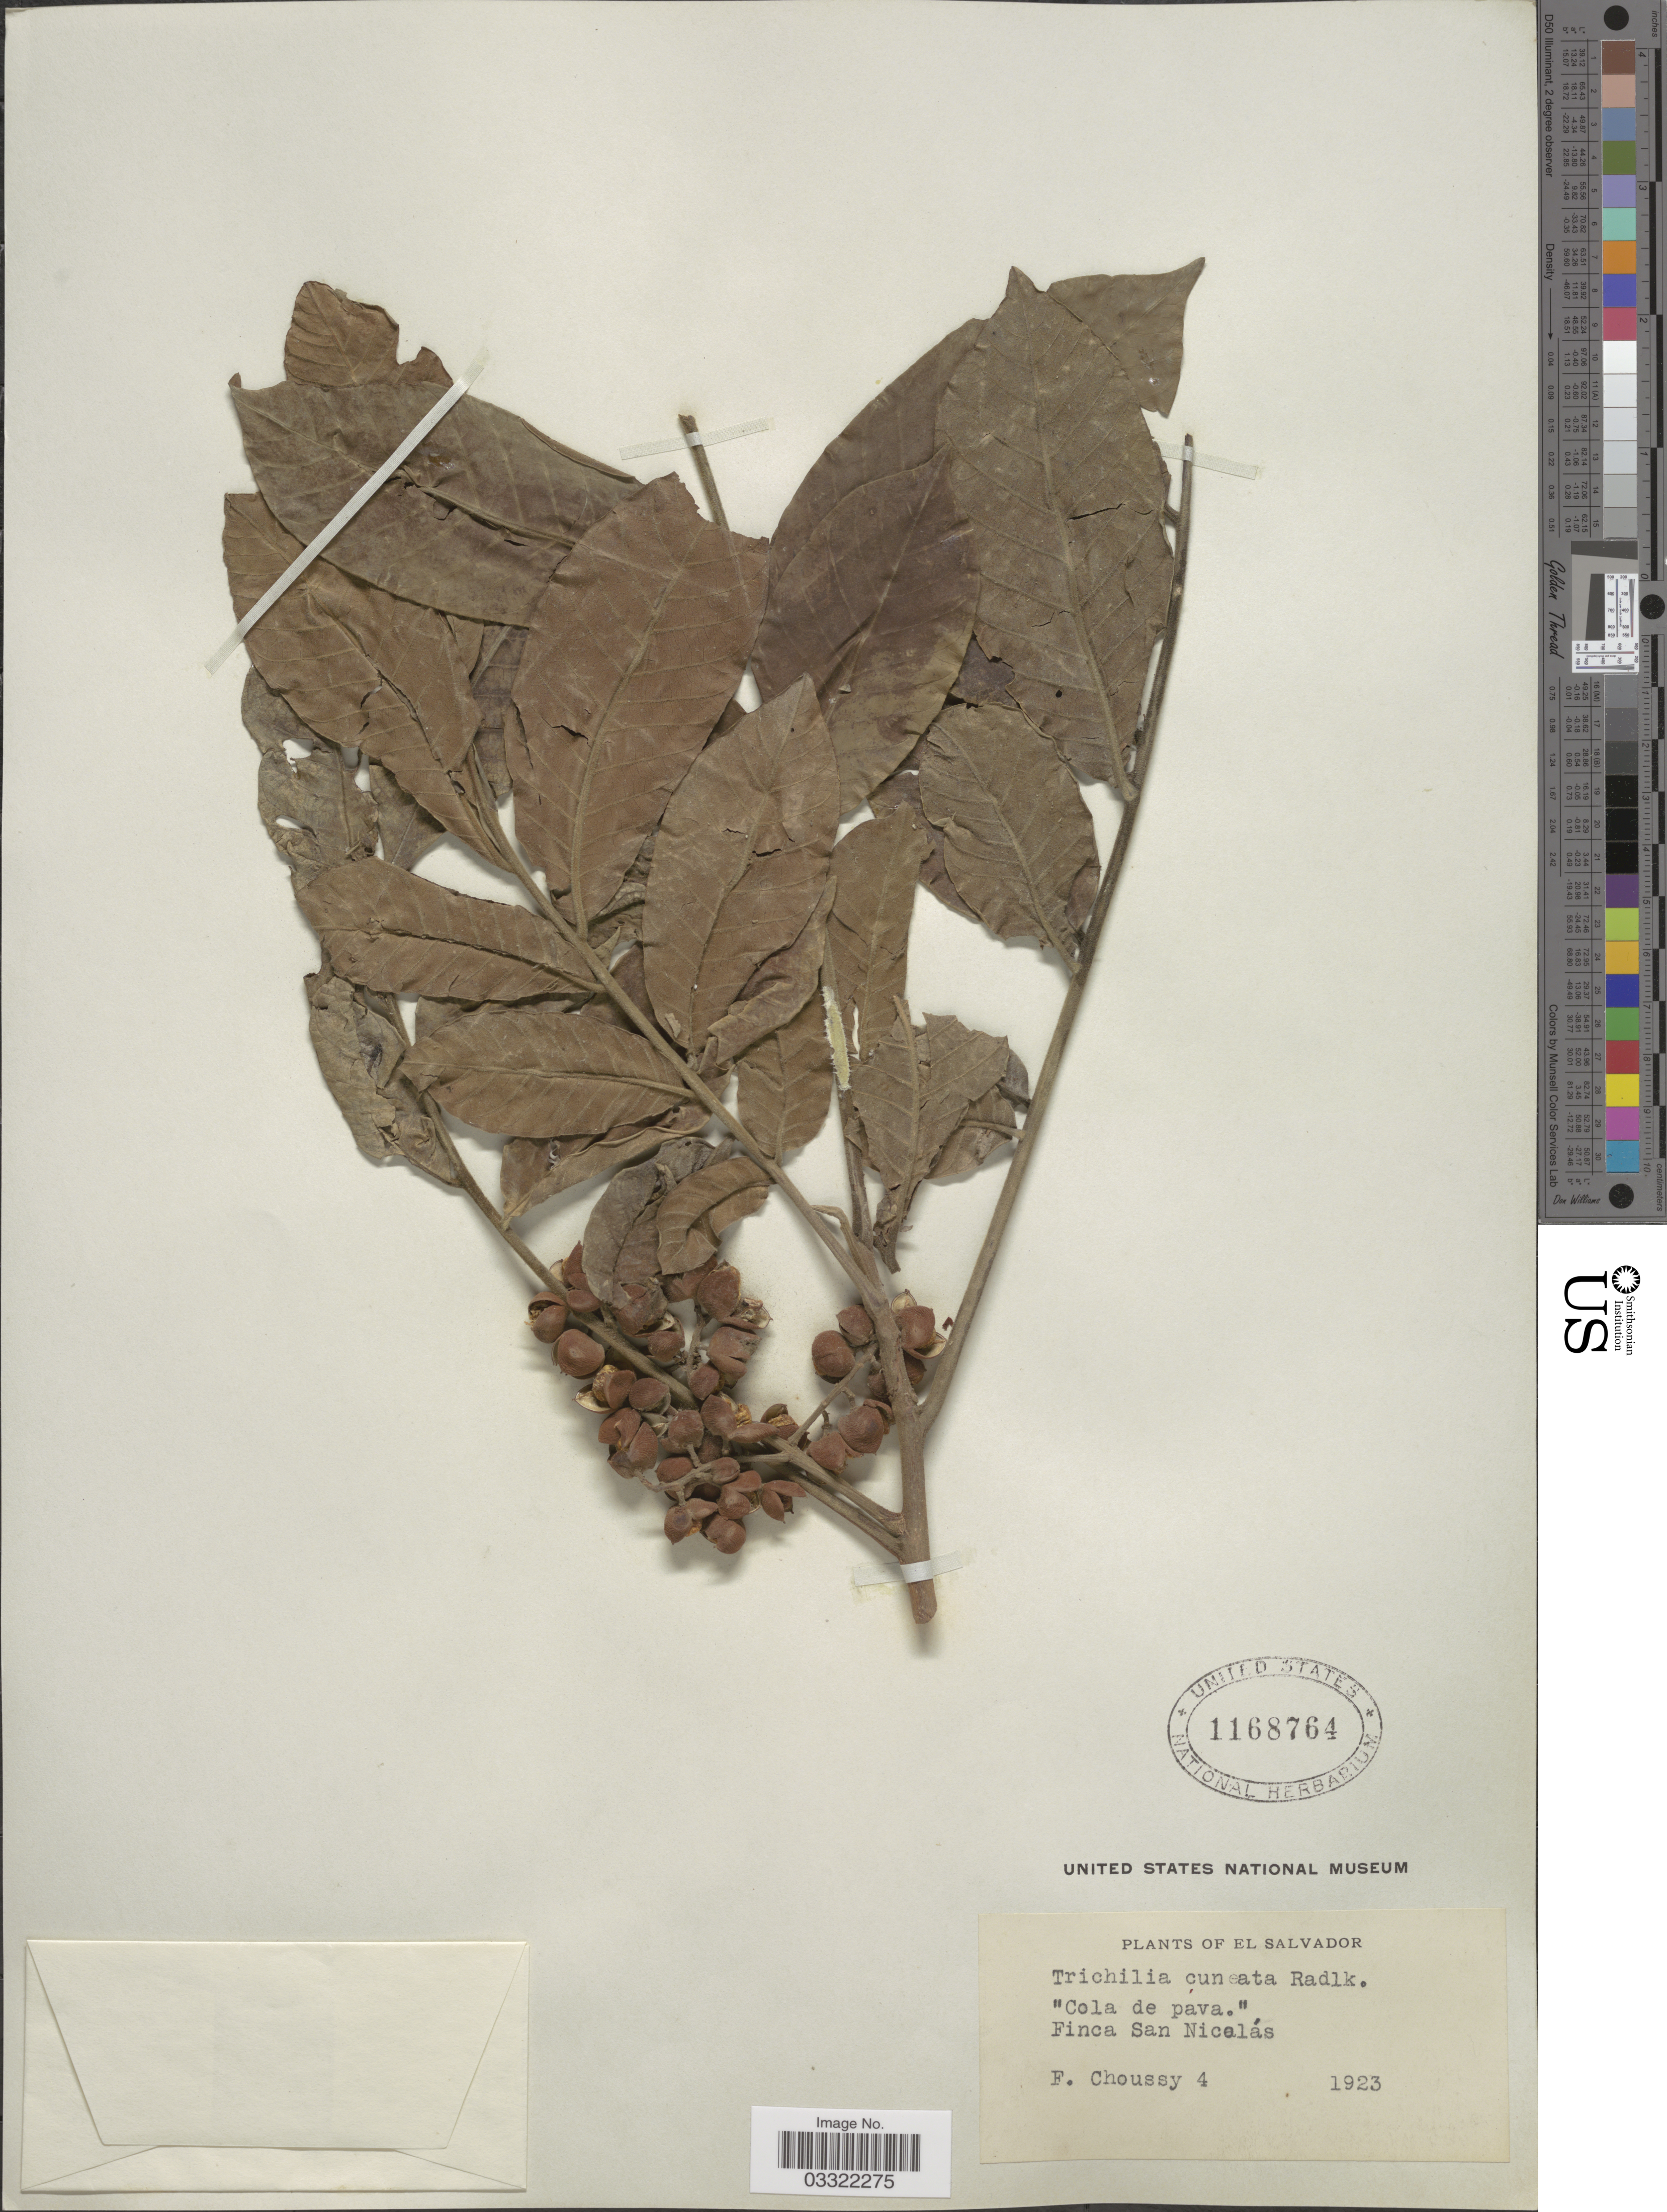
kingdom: Plantae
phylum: Tracheophyta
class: Magnoliopsida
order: Sapindales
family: Meliaceae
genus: Trichilia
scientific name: Trichilia cuneata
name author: Radlk.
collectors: F. Choussy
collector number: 4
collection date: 1923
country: El Salvador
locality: Finca San Nicolás.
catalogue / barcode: US 1168764